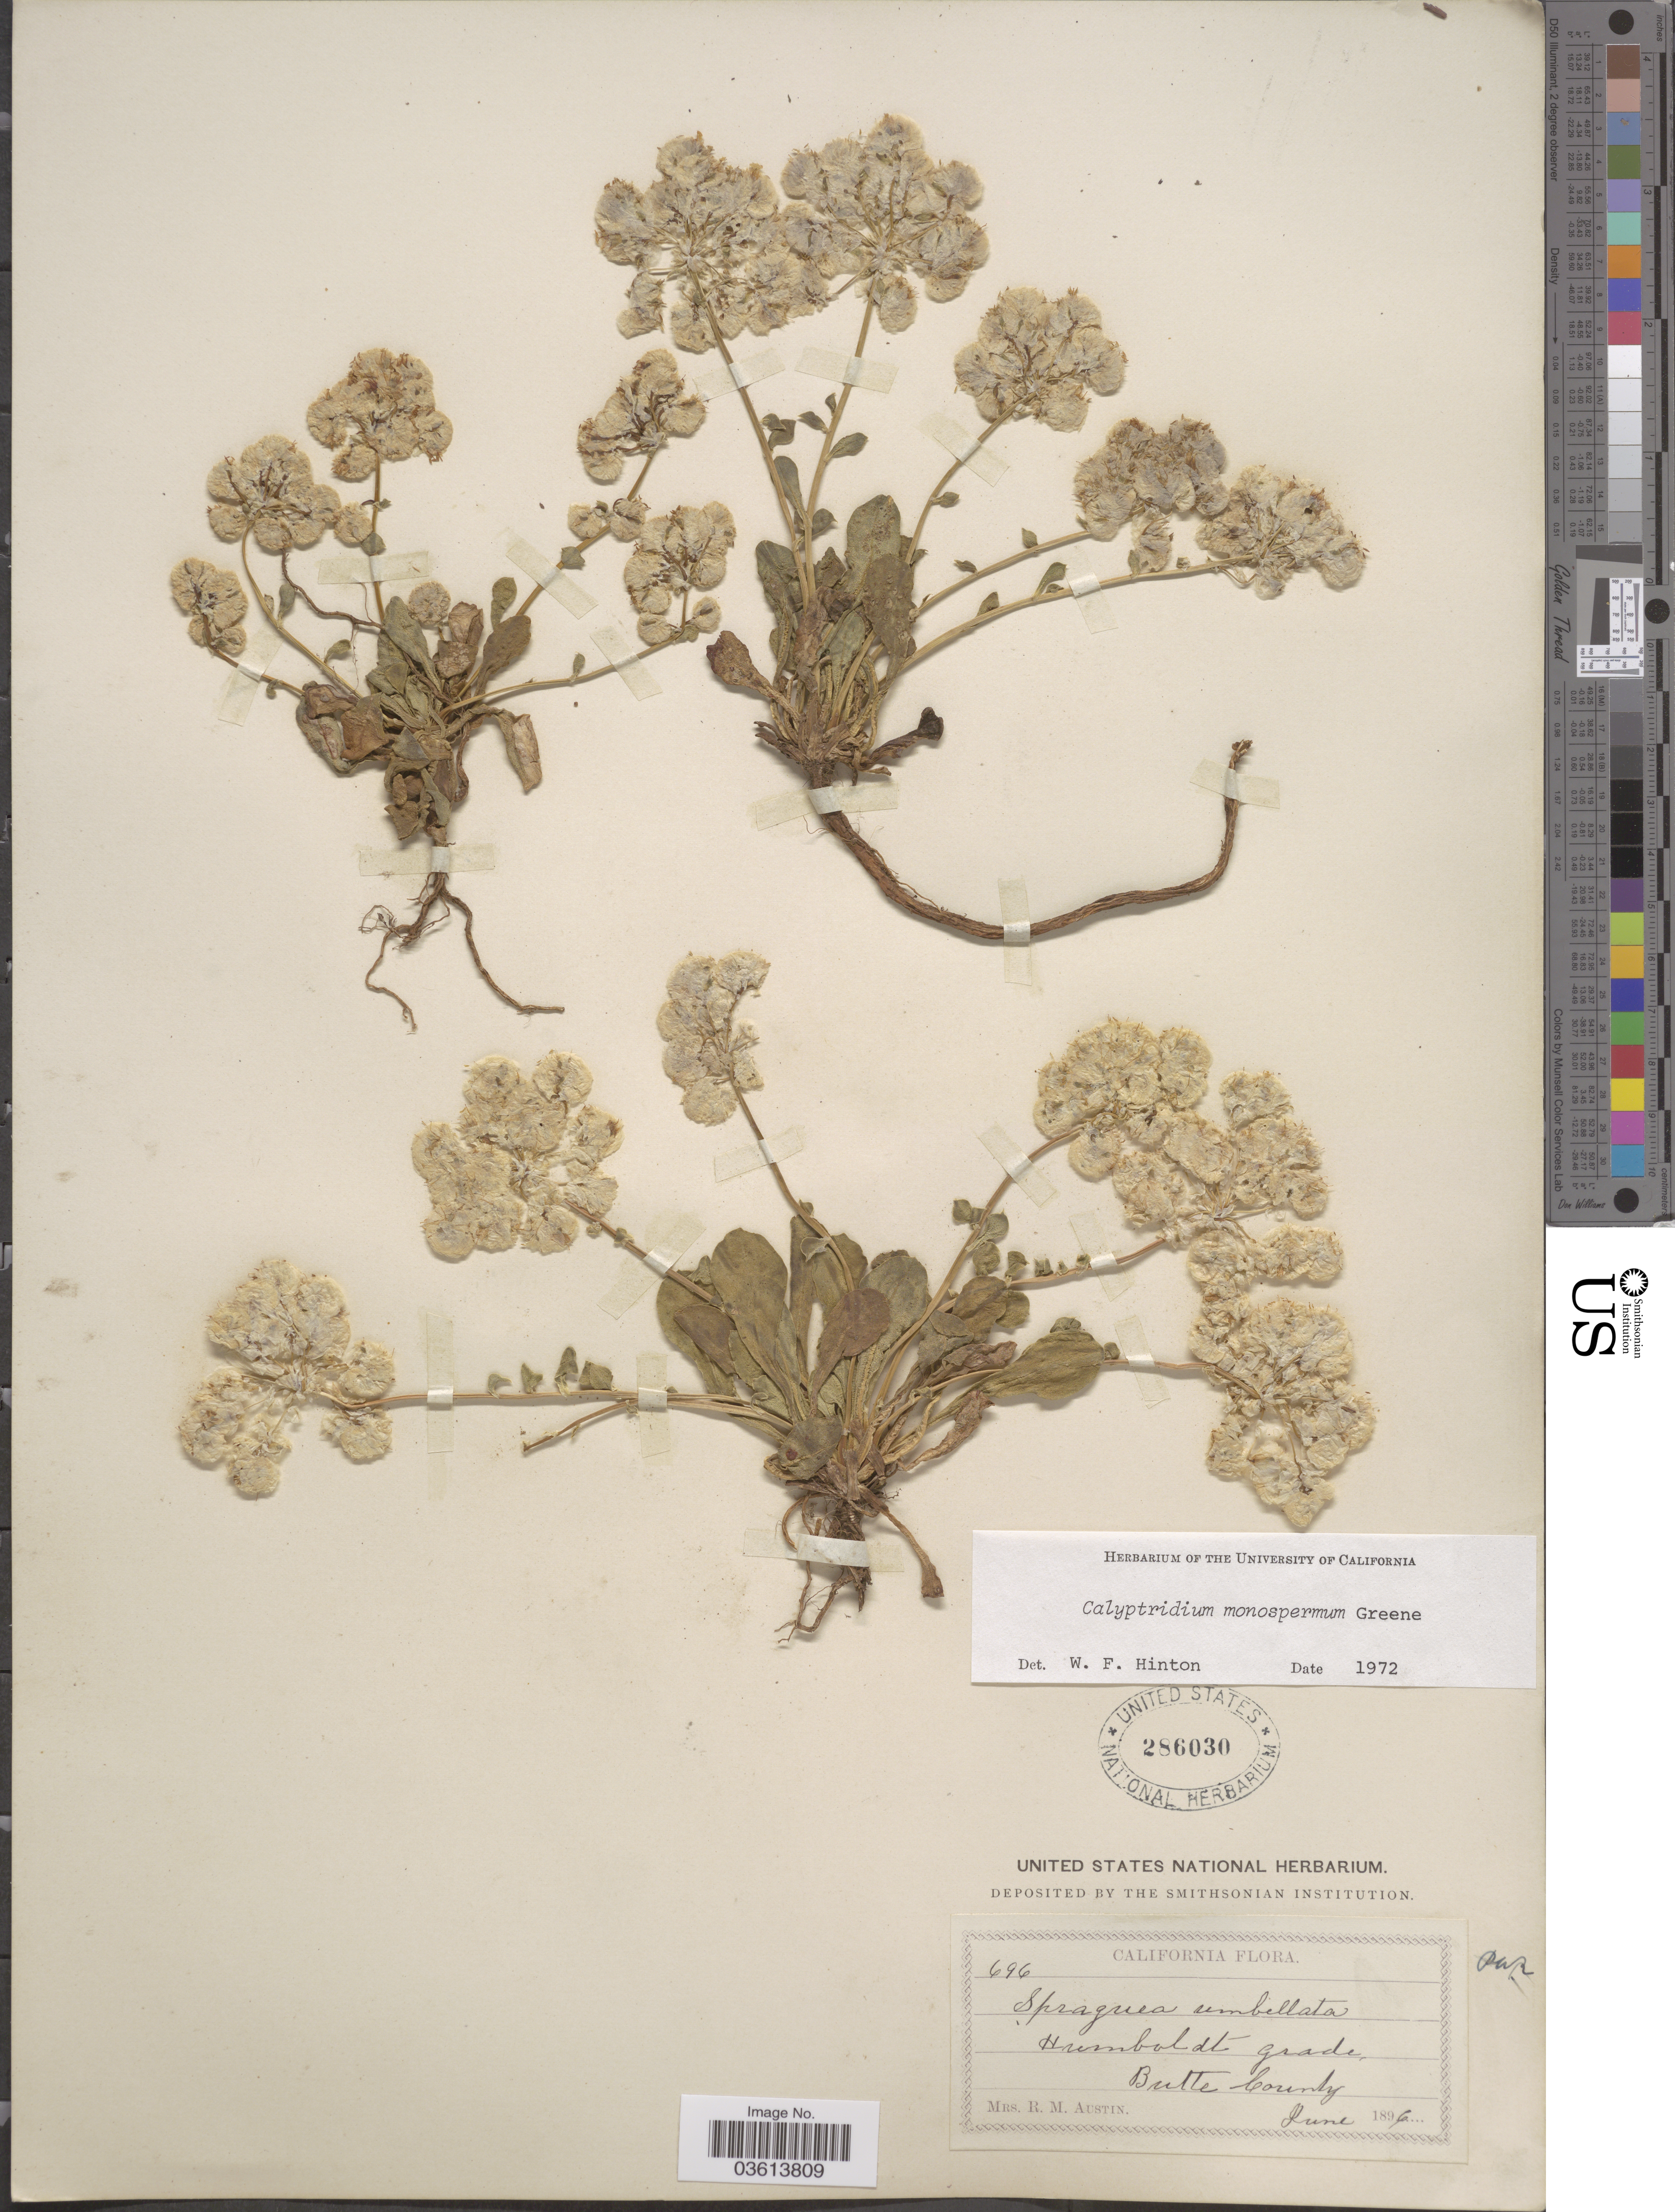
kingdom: Plantae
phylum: Tracheophyta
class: Magnoliopsida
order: Caryophyllales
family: Montiaceae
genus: Calyptridium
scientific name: Calyptridium monospermum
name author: Greene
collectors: R. Austin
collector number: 696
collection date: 1896-06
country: United States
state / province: California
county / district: Butte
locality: Humboldt Grade, Butte County.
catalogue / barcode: US 286030